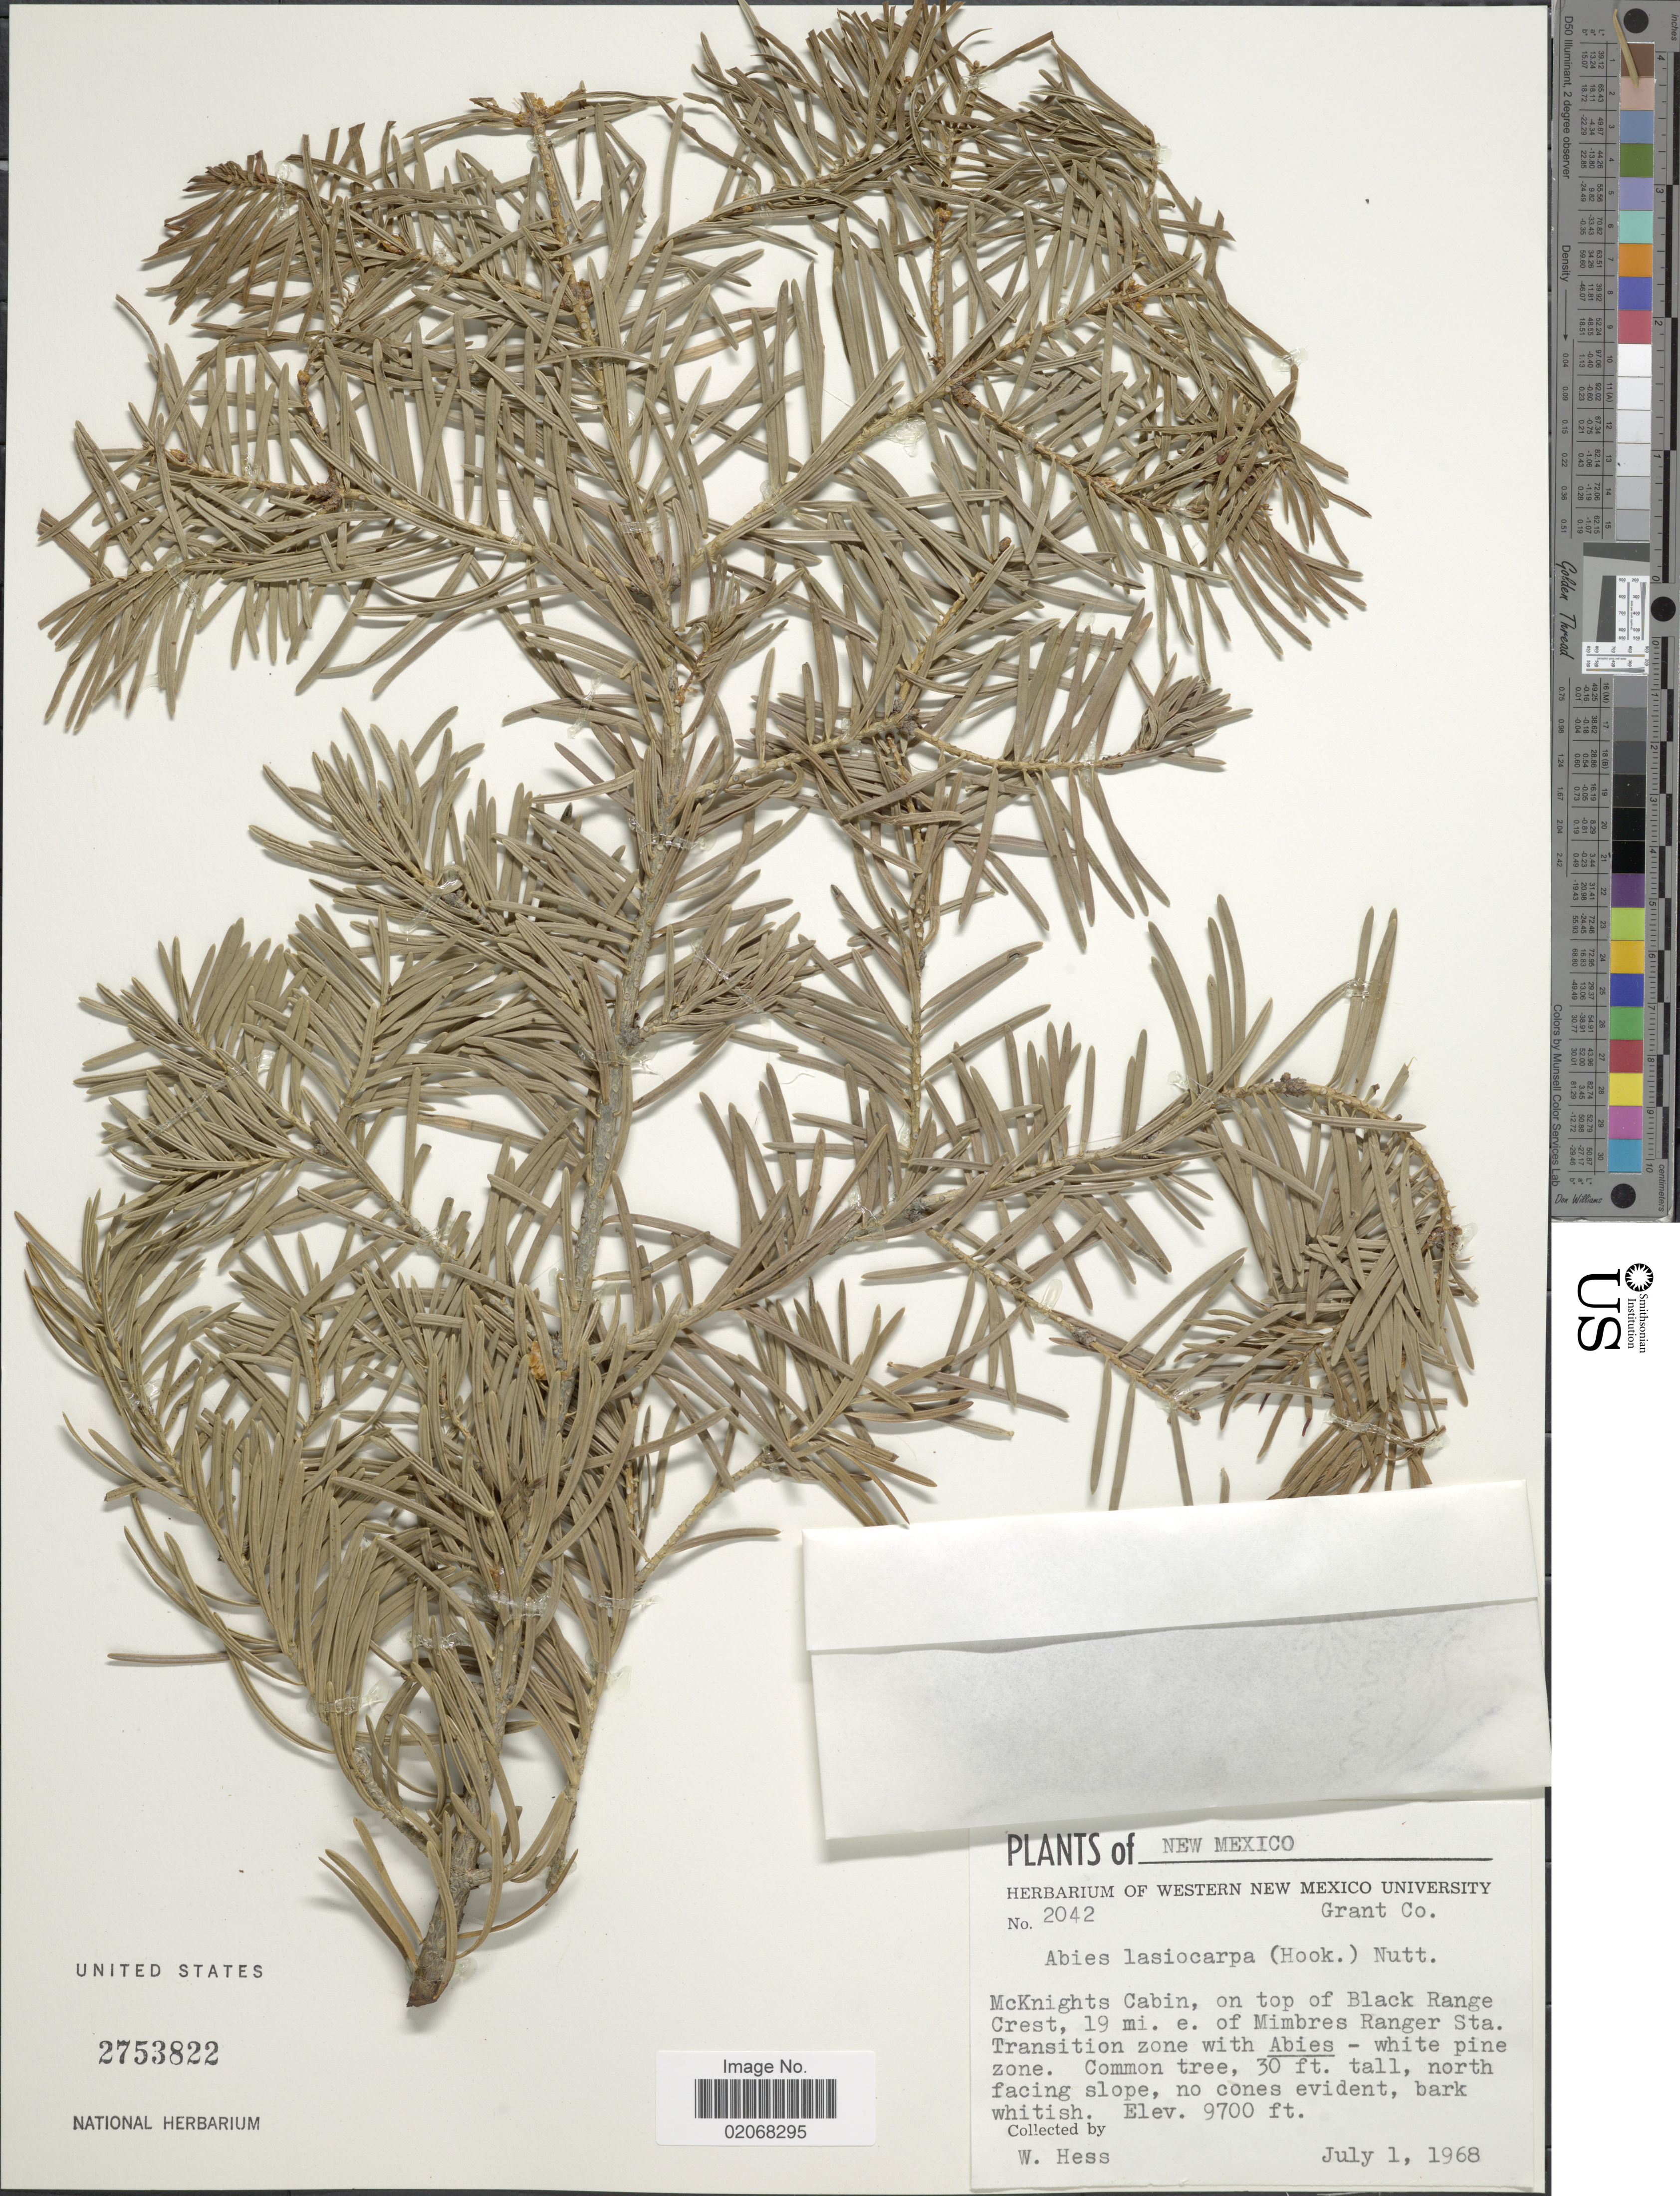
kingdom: Plantae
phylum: Tracheophyta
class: Pinopsida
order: Pinales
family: Pinaceae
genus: Abies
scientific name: Abies lasiocarpa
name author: (Hook.) Nutt.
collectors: W. Hess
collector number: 2042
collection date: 1968-07-01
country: United States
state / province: New Mexico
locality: Grant Co., McKnights Cabin, on top of Black Range Crest, 19 mi e of Mimbers Ranger Sta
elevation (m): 2957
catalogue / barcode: US 2753822